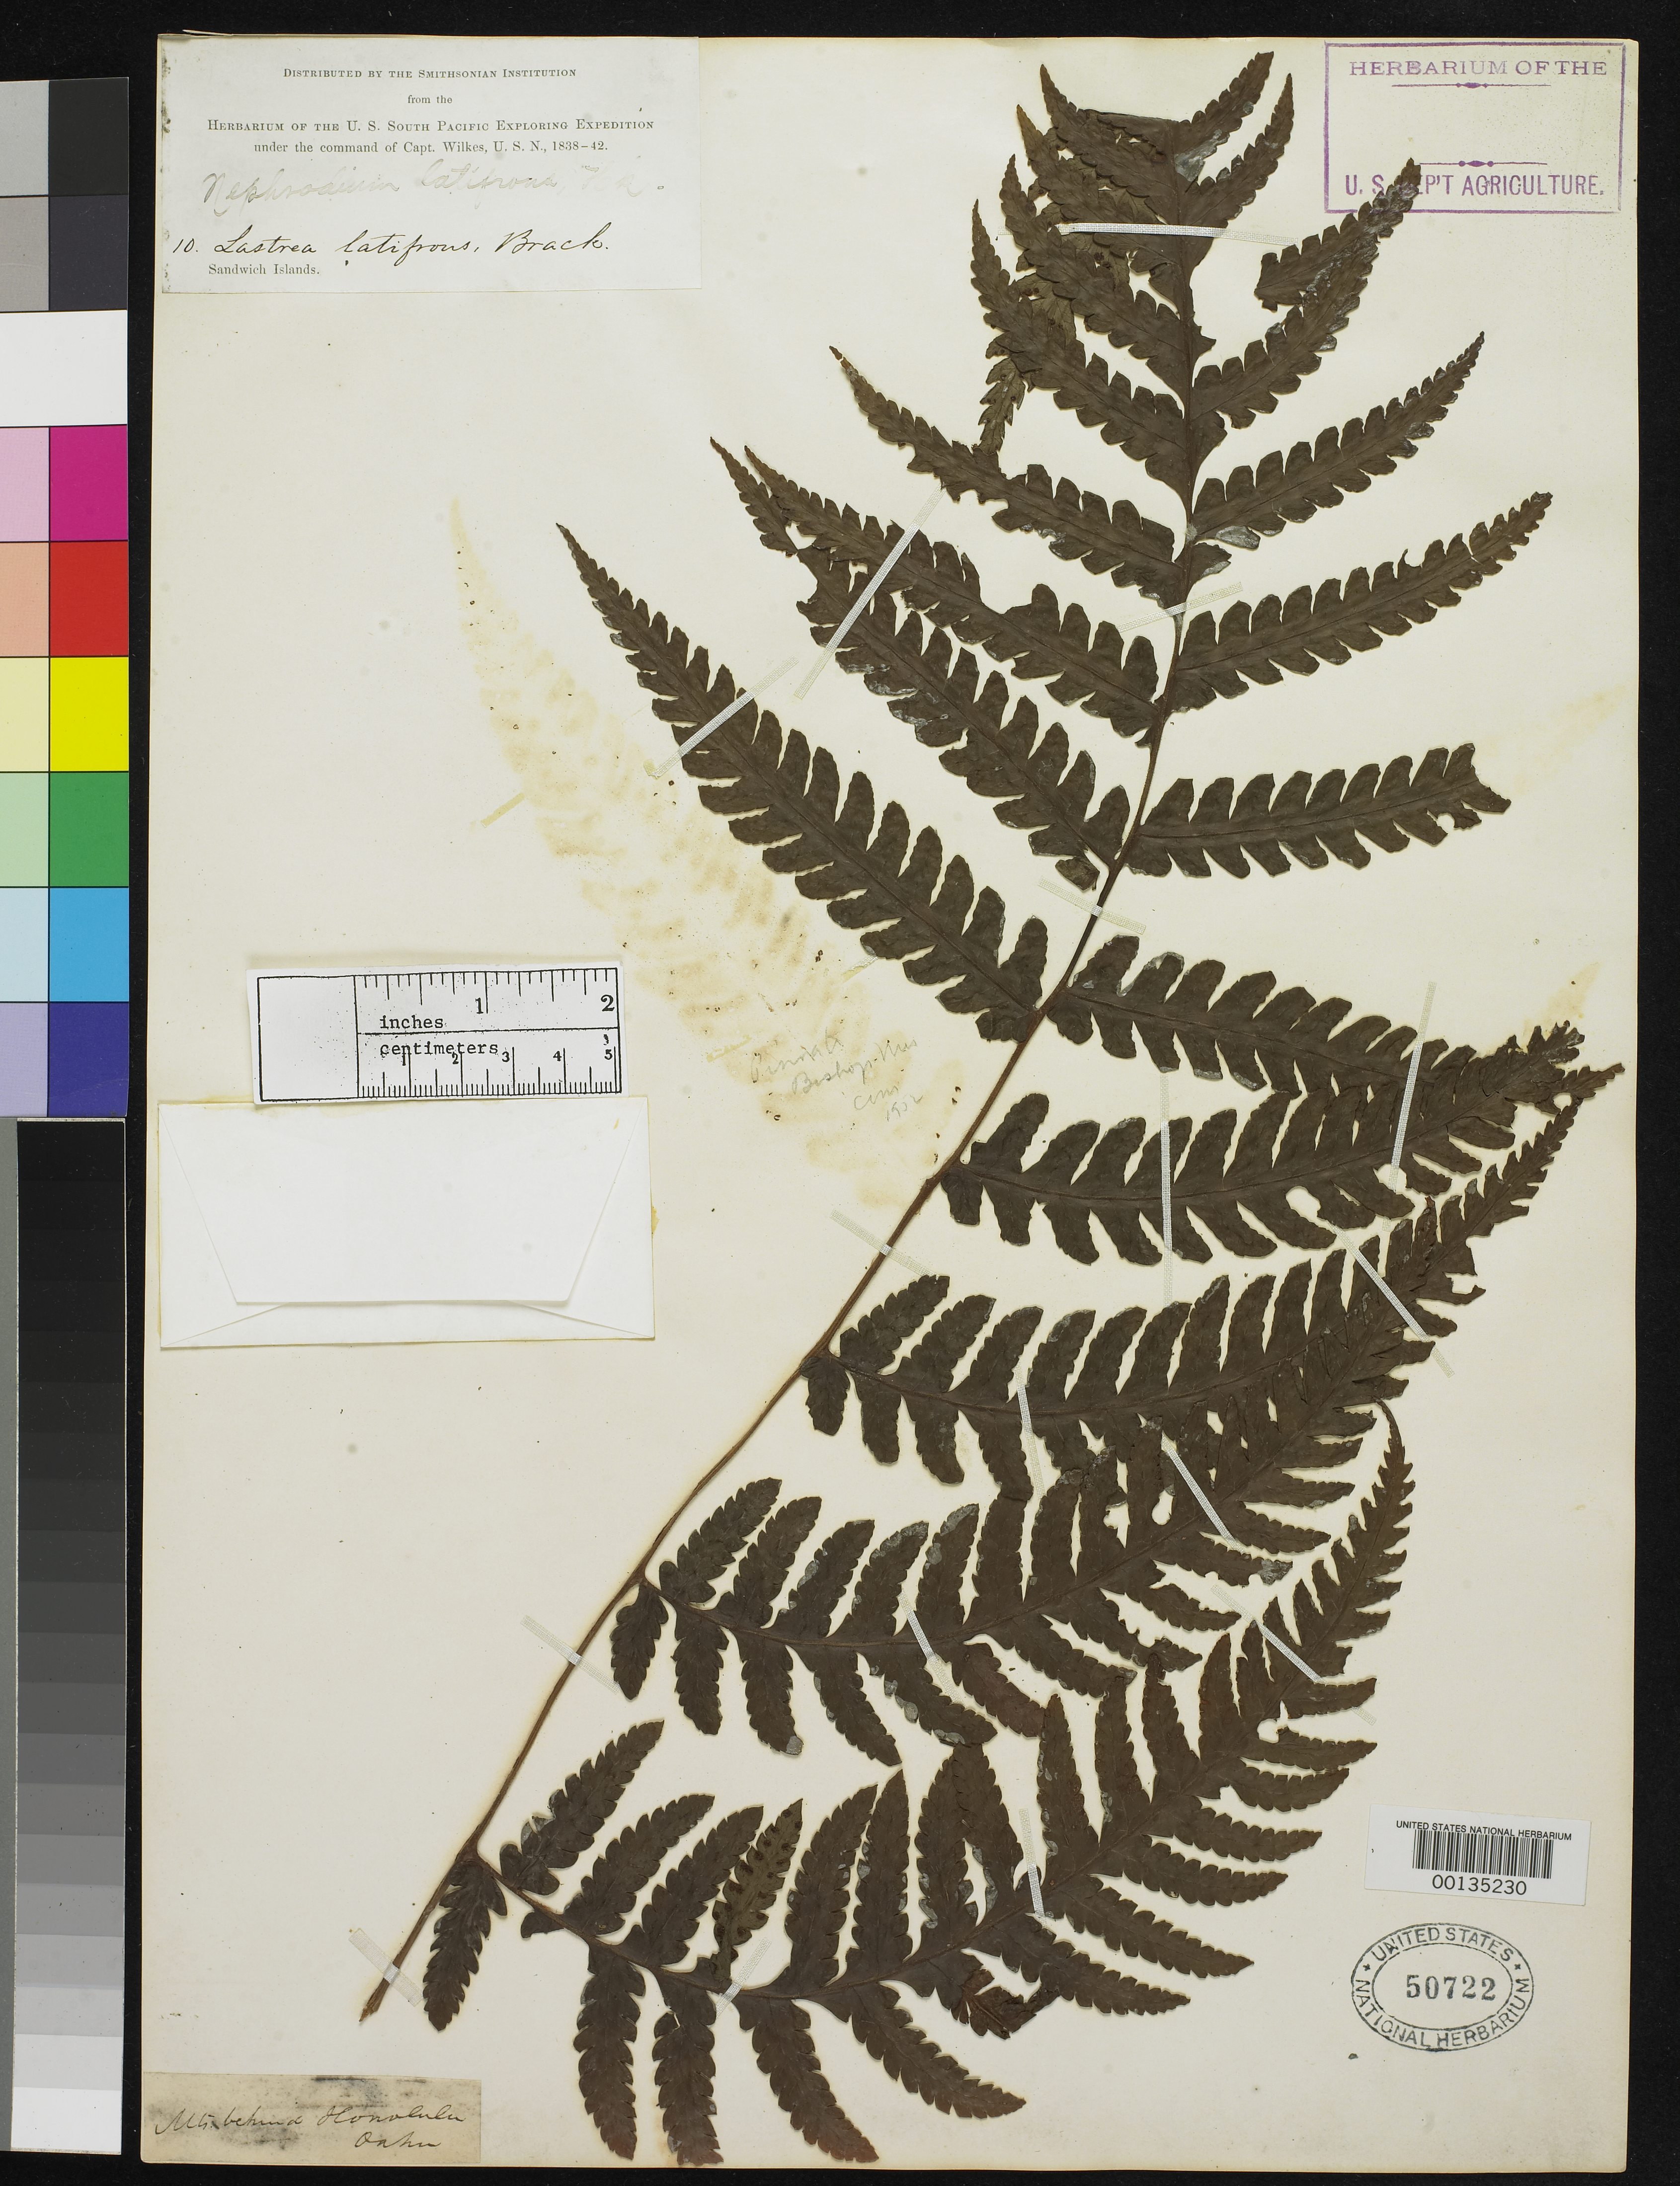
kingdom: Plantae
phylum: Tracheophyta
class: Polypodiopsida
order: Polypodiales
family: Thelypteridaceae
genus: Lastrea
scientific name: Lastrea latifrons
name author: Brack. in Wilkes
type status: Holotype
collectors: Wilkes Explor. Exped.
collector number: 10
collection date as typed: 1838 to -- --- 1842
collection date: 1838/1842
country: United States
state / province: Hawaii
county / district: Honolulu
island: Oahu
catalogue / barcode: US 50722